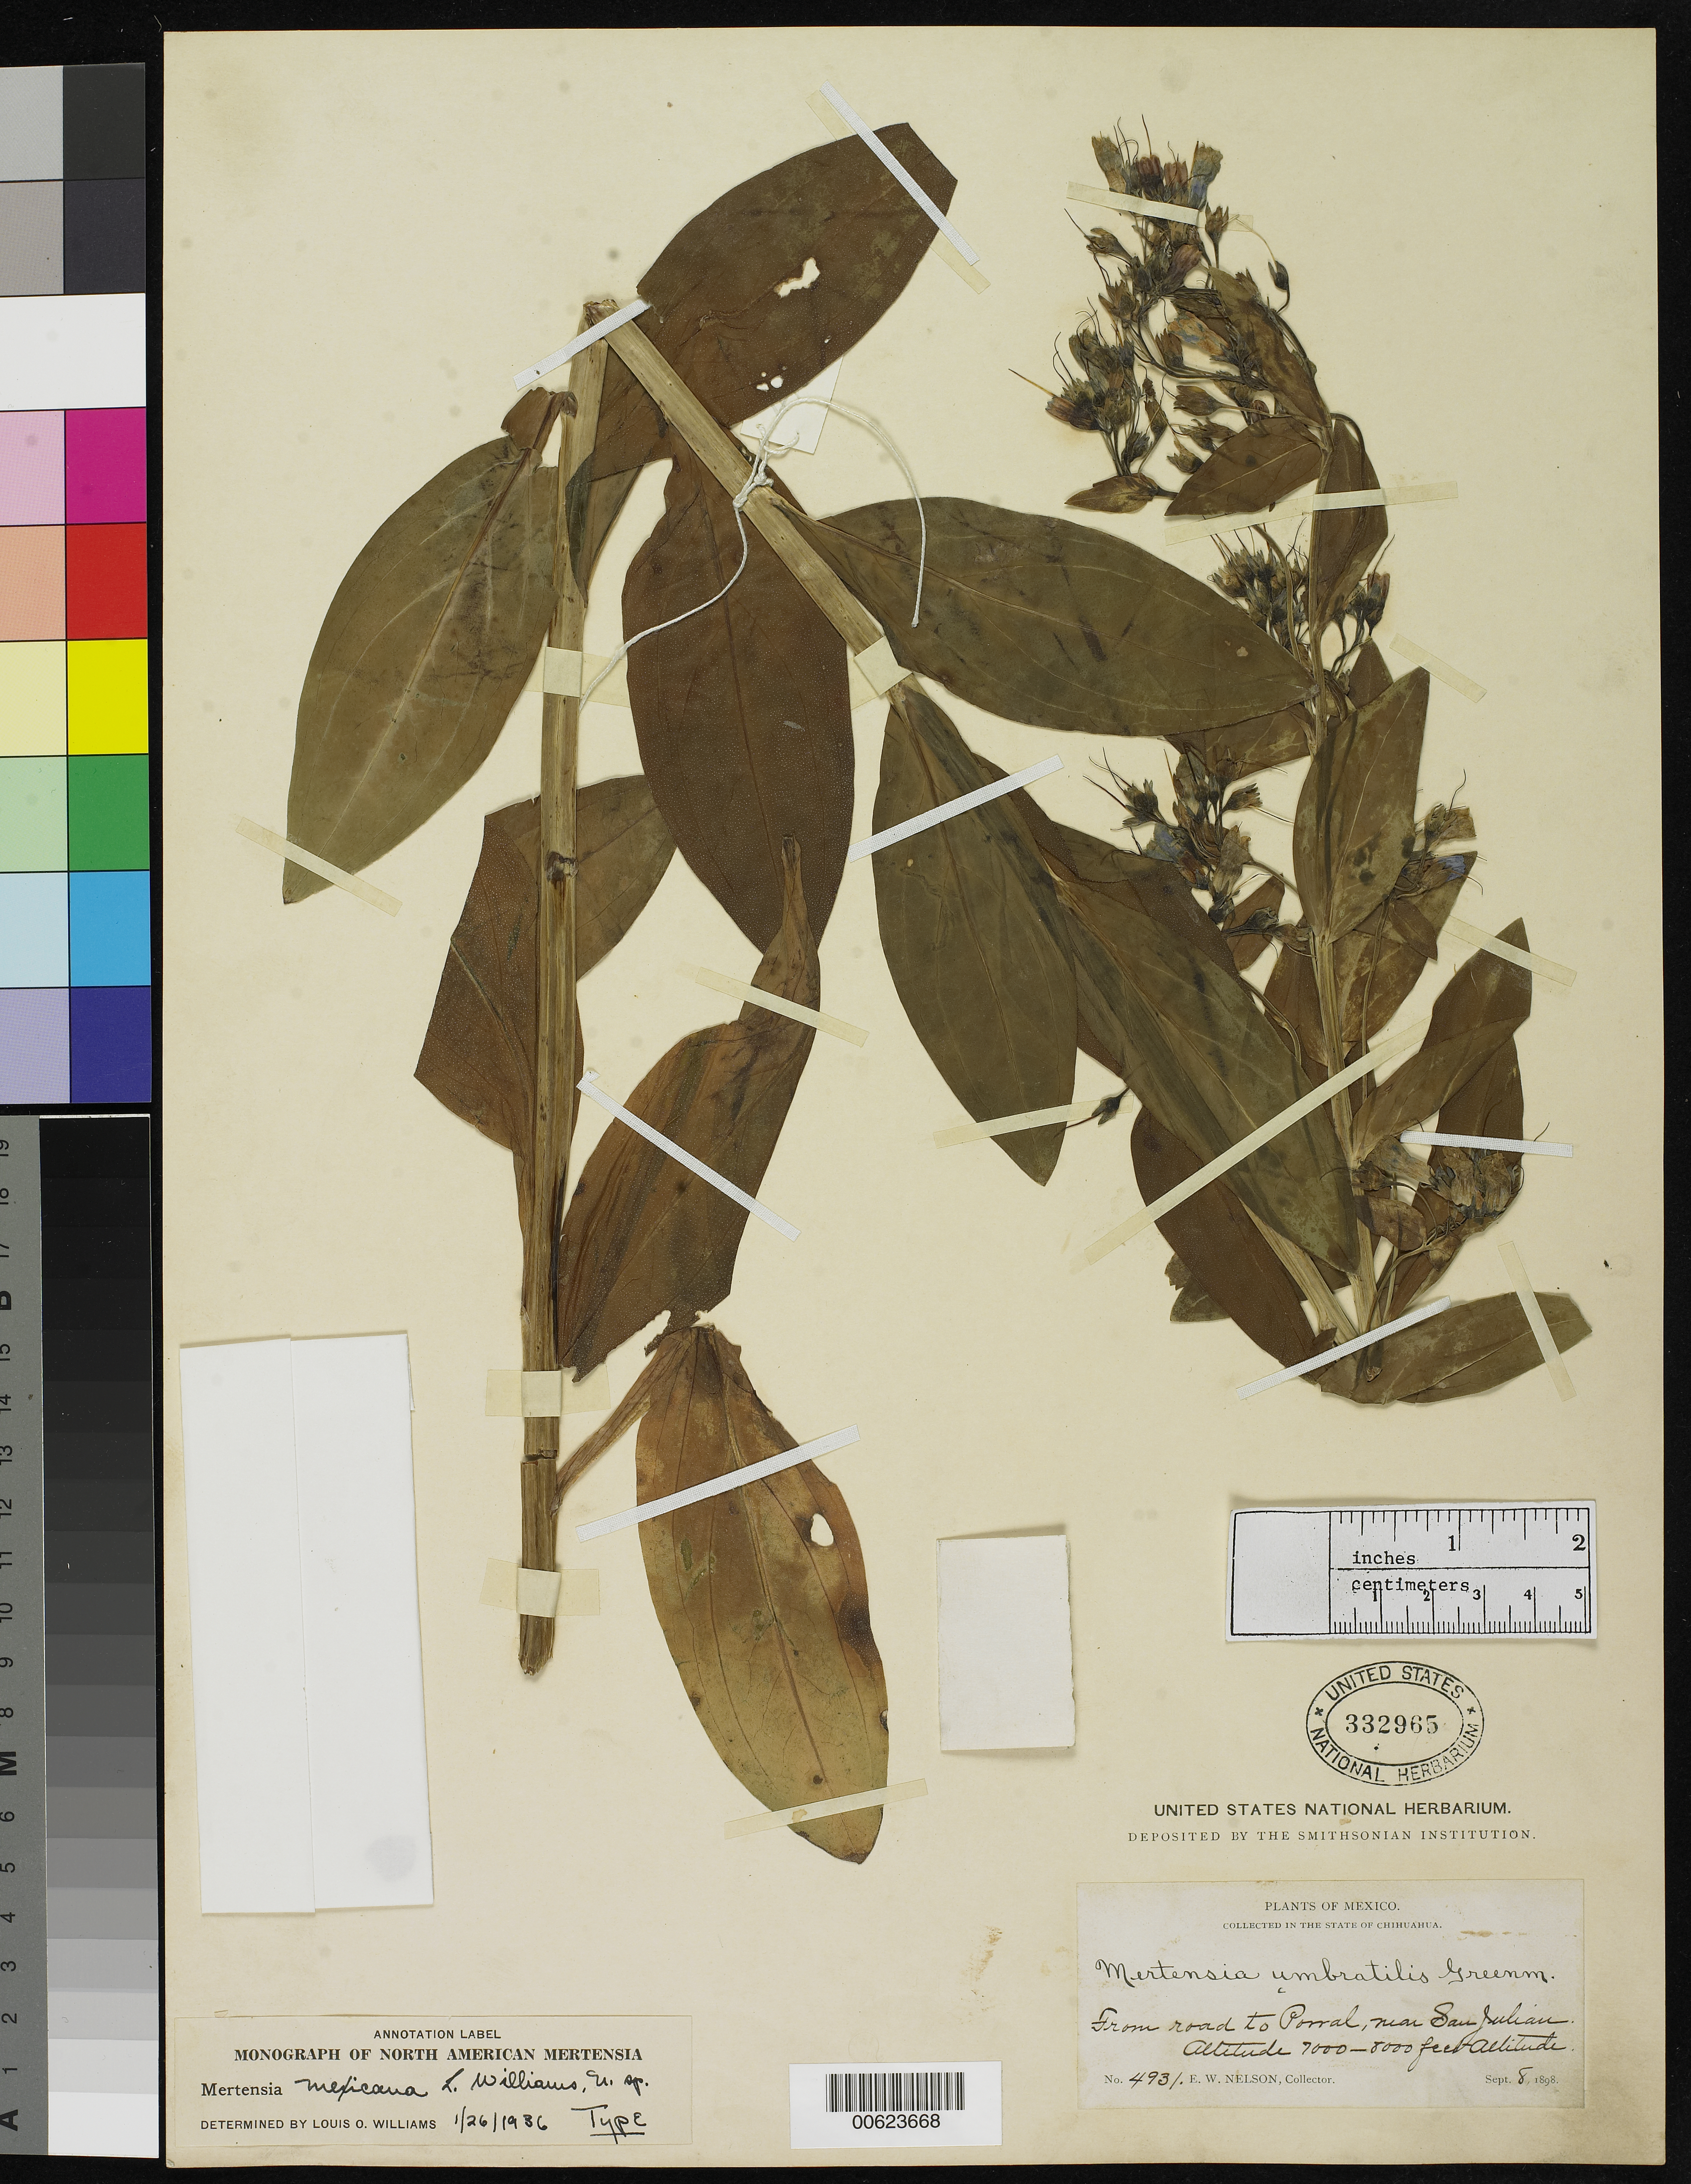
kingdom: Plantae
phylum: Tracheophyta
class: Magnoliopsida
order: Boraginales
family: Boraginaceae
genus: Mertensia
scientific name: Mertensia mexicana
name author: L.O. Williams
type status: Holotype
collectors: E. W. Nelson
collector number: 4931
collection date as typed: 08 Sep 1898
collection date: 1898-09-08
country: Mexico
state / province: Chihuahua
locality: Road to Porral, near San Julian.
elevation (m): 2134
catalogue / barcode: US 332965